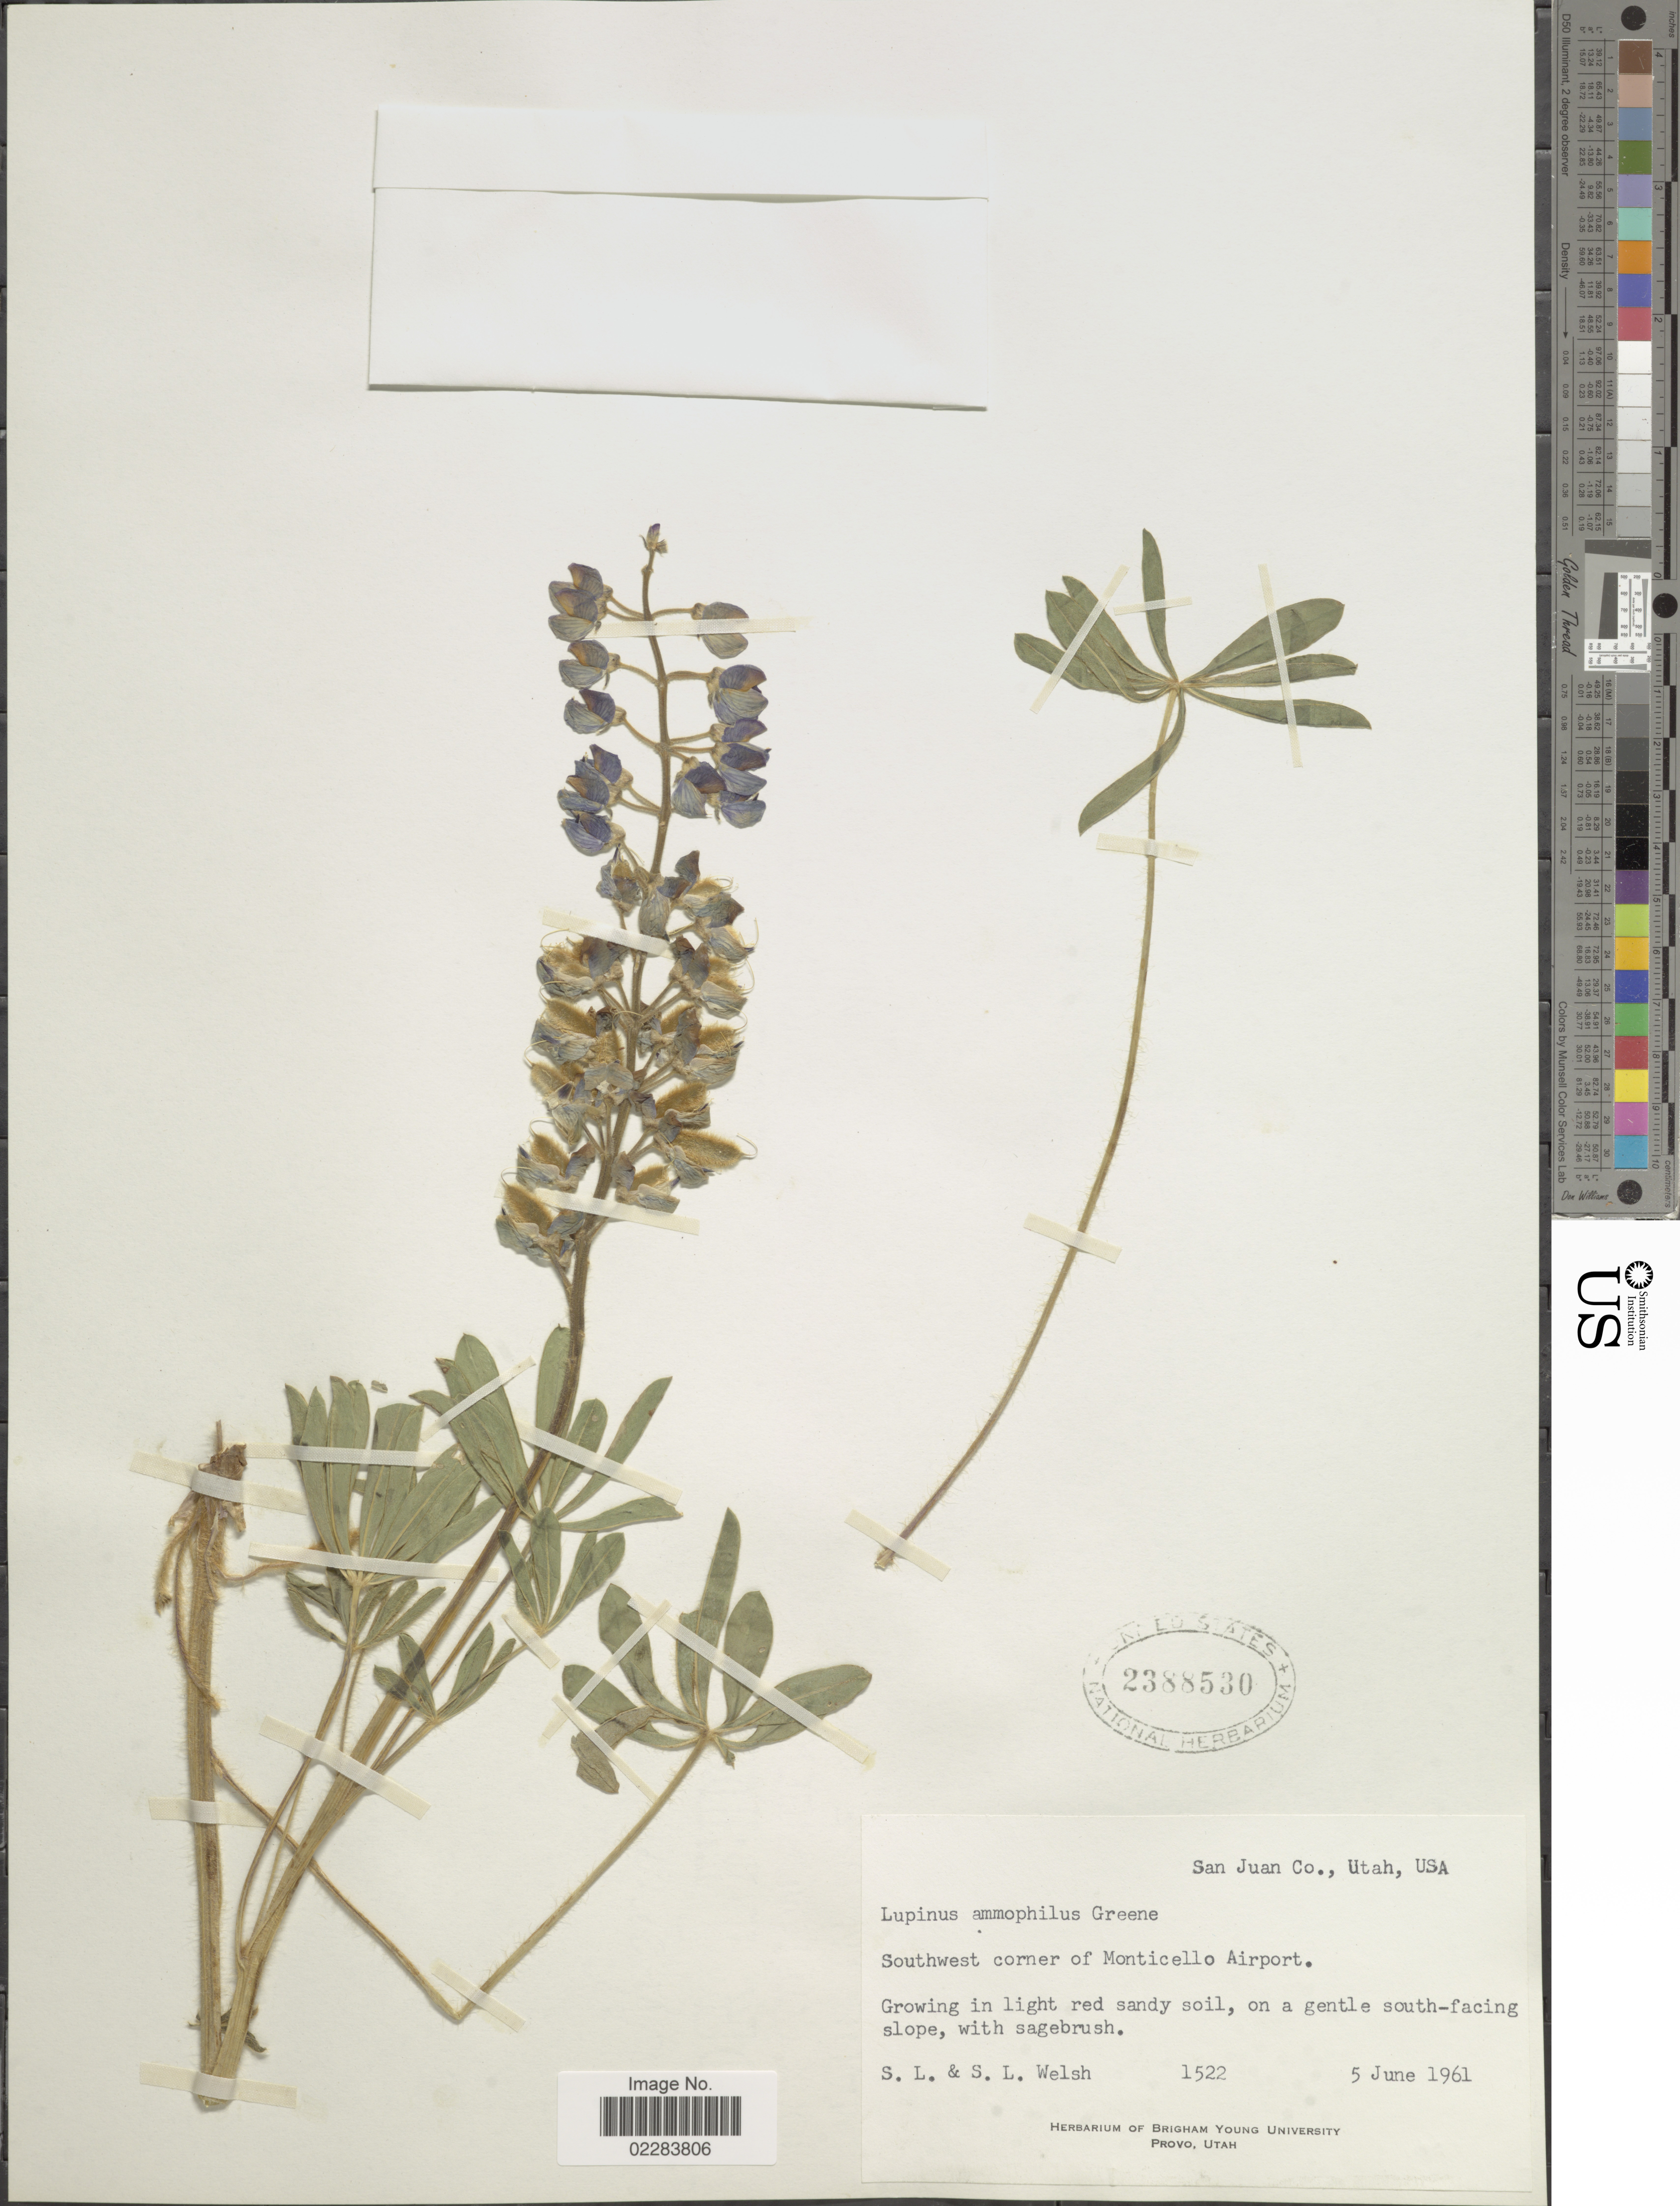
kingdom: Plantae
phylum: Tracheophyta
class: Magnoliopsida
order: Fabales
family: Fabaceae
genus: Lupinus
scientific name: Lupinus ammophilus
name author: Greene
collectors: S. Welsh & S. Welsh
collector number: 1522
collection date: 1961-06-05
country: United States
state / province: Utah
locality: San juan County, USA. Southwest corner of Monticello Airport.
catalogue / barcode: US 2388530